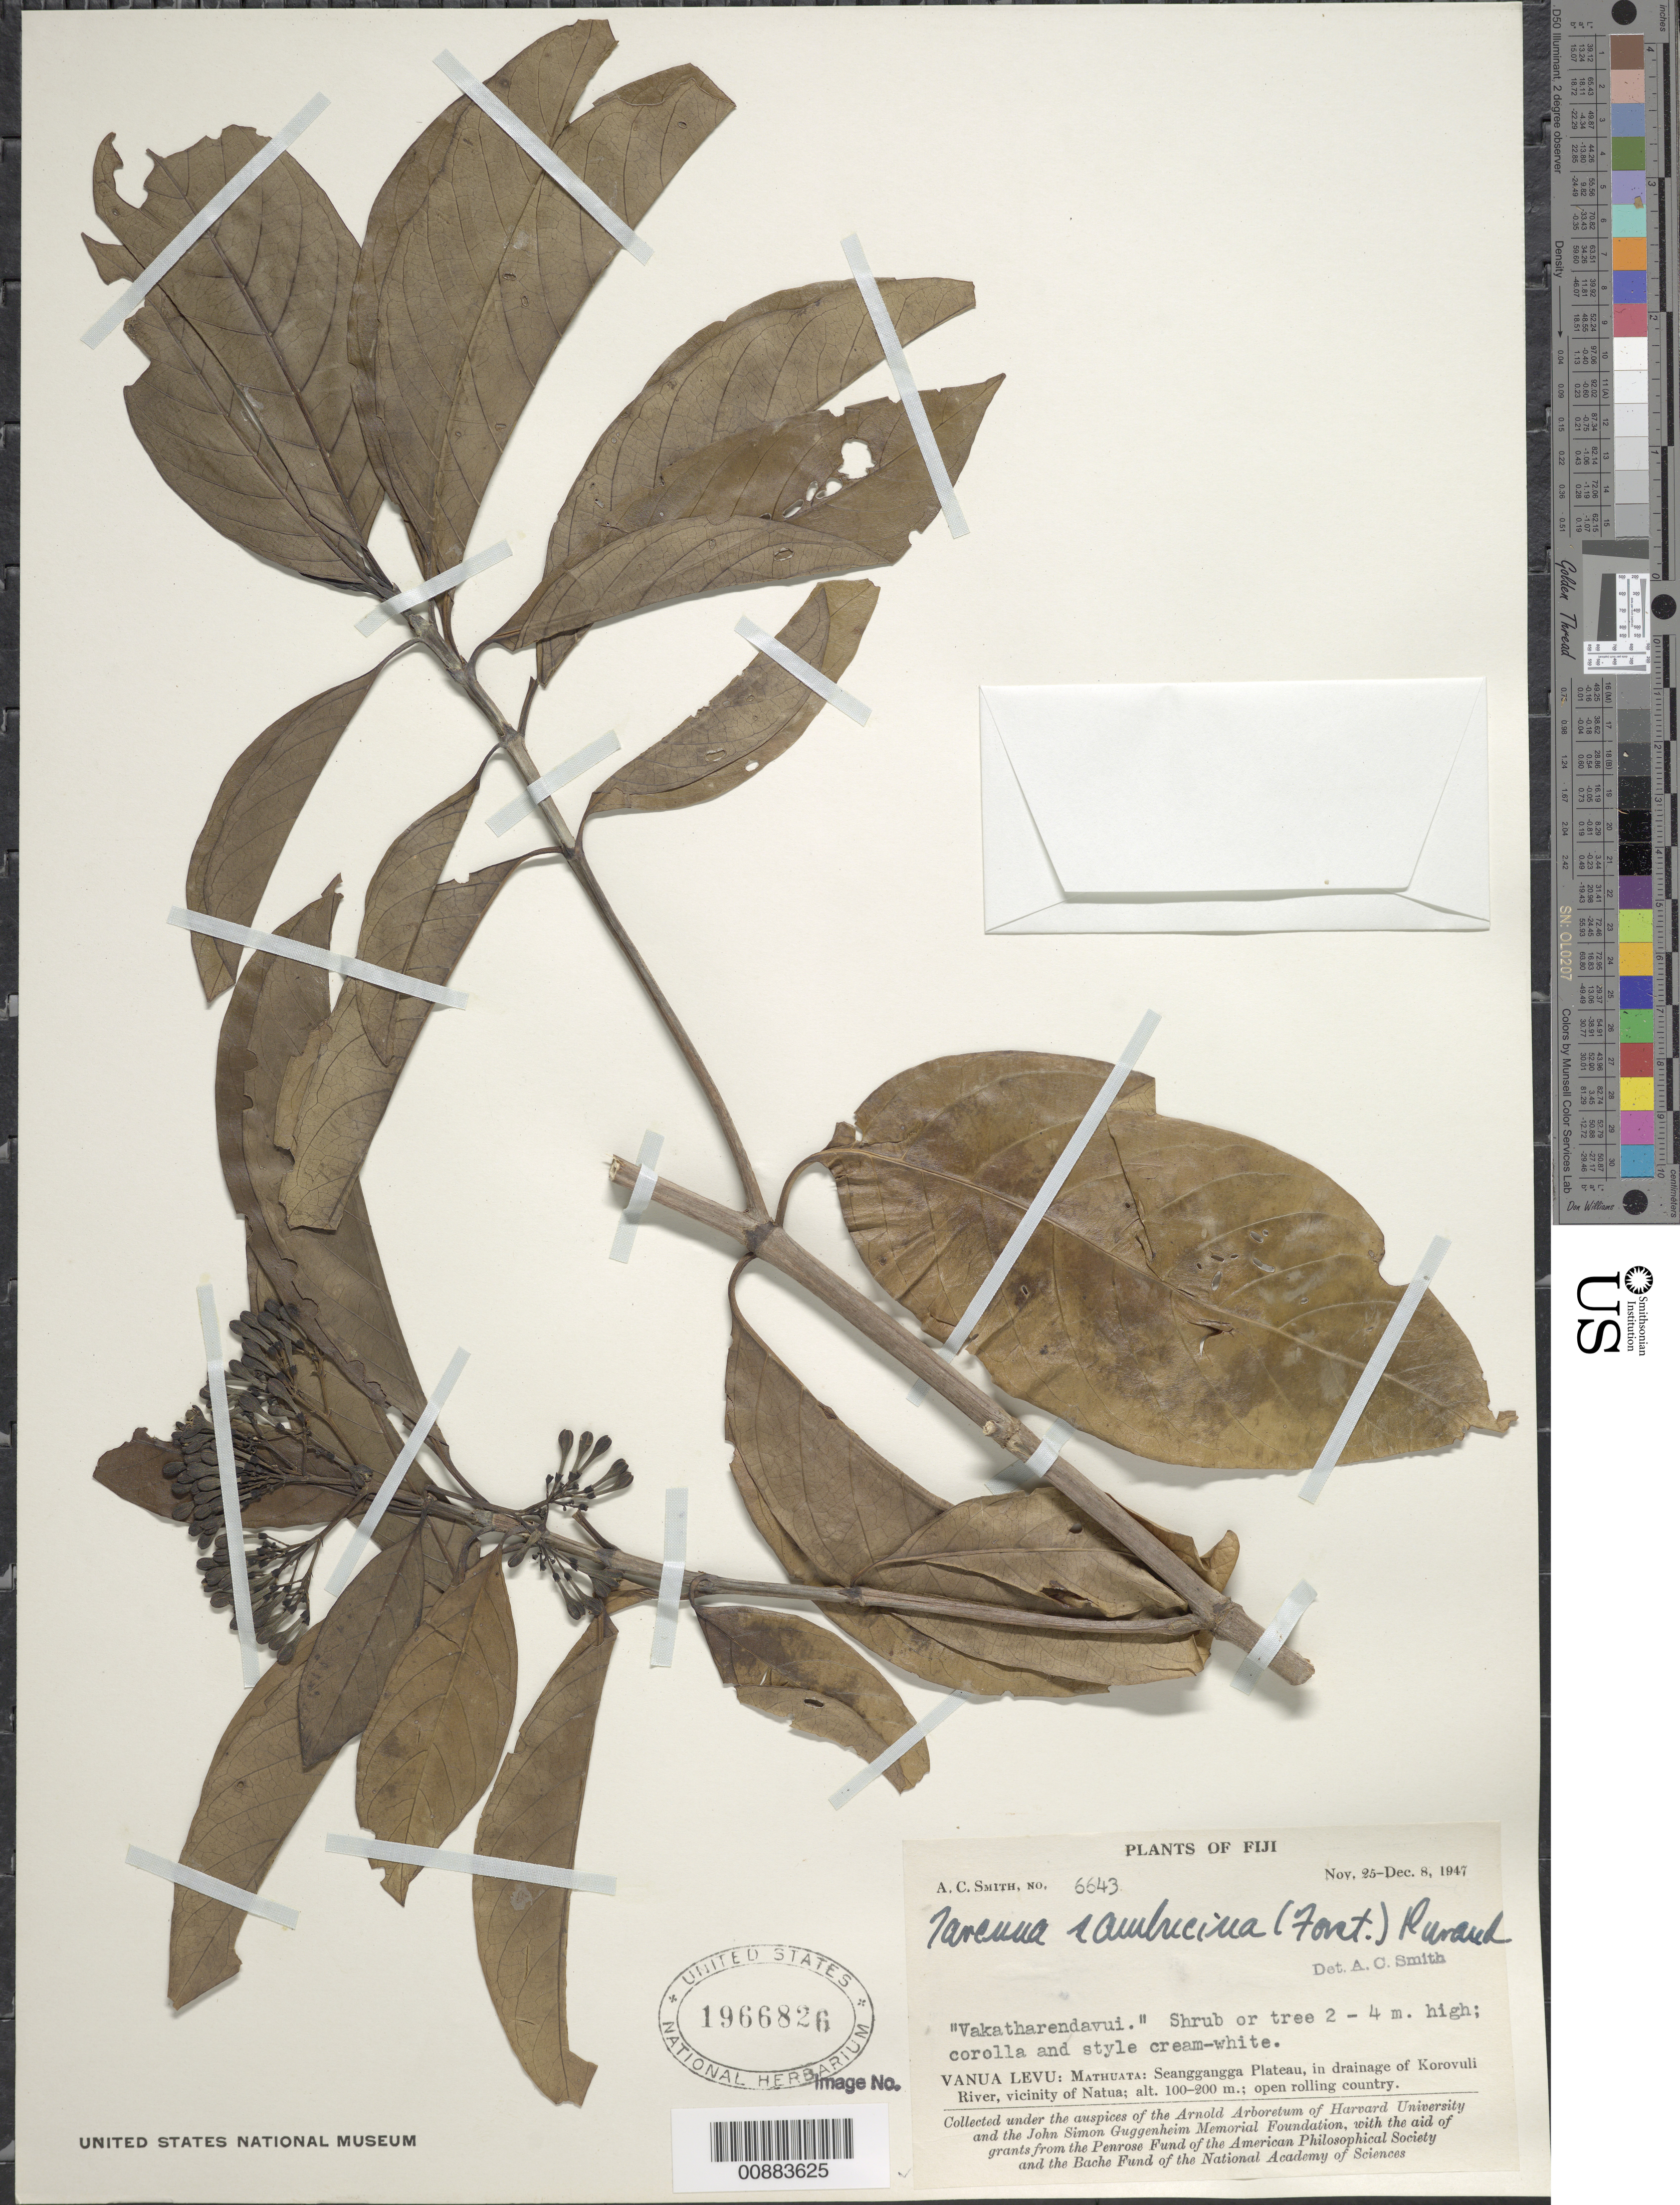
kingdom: Plantae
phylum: Tracheophyta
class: Magnoliopsida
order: Gentianales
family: Rubiaceae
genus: Tarenna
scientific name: Tarenna sambucina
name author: (G. Forst.) Drake ex Durand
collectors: C. A. Smith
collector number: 6643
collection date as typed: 25 Nov 1947 to 08 Dec 1947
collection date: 1947-11-25/1947-12-08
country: Fiji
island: Macuata-i-wai [Mathuata-i-wai]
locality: Mathuata: Seanggangga Plateau, in drainage of Korovuli River, vicinity of Natua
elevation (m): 100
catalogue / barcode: US 1966826